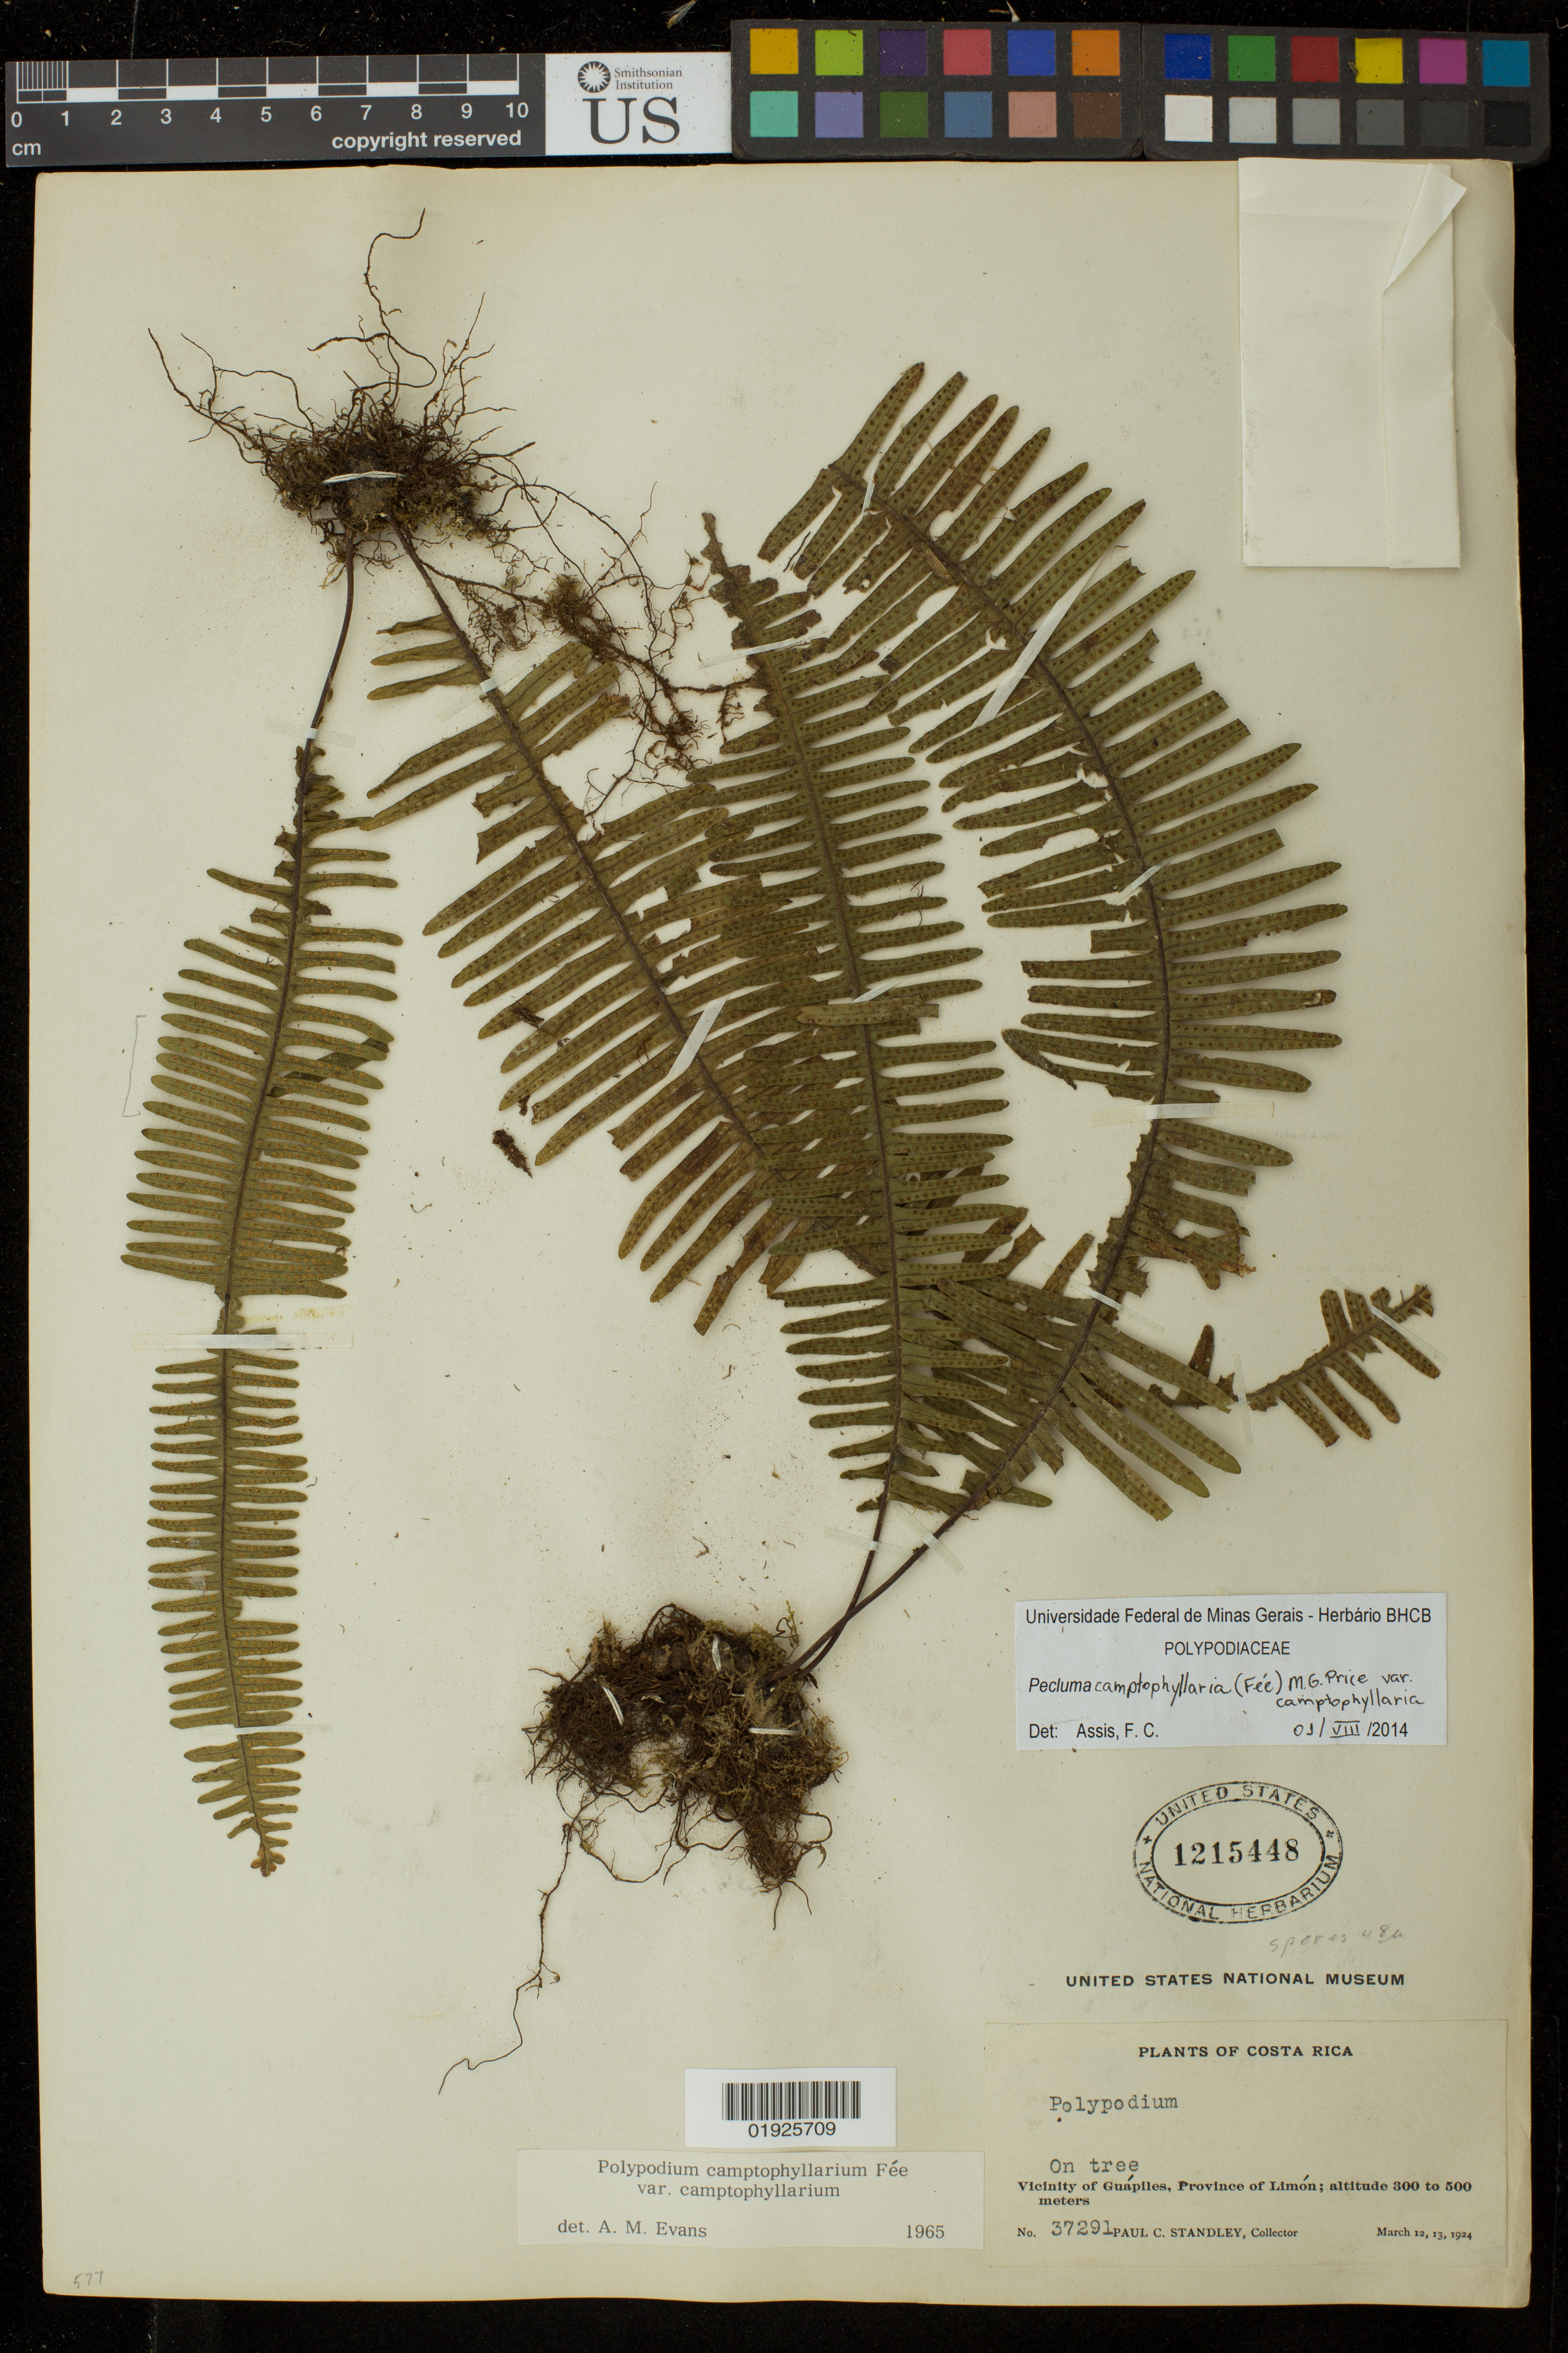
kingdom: Plantae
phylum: Tracheophyta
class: Polypodiopsida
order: Polypodiales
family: Polypodiaceae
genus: Pecluma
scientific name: Pecluma camptophyllaria var. camptophyllaria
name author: (Fée) Price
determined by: Assis, F. C.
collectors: P. C. Standley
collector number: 37291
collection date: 1924-03-12/1924-03-13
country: Costa Rica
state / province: Limón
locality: Vicinity of Guapiles.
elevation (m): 300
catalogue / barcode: US 1215448